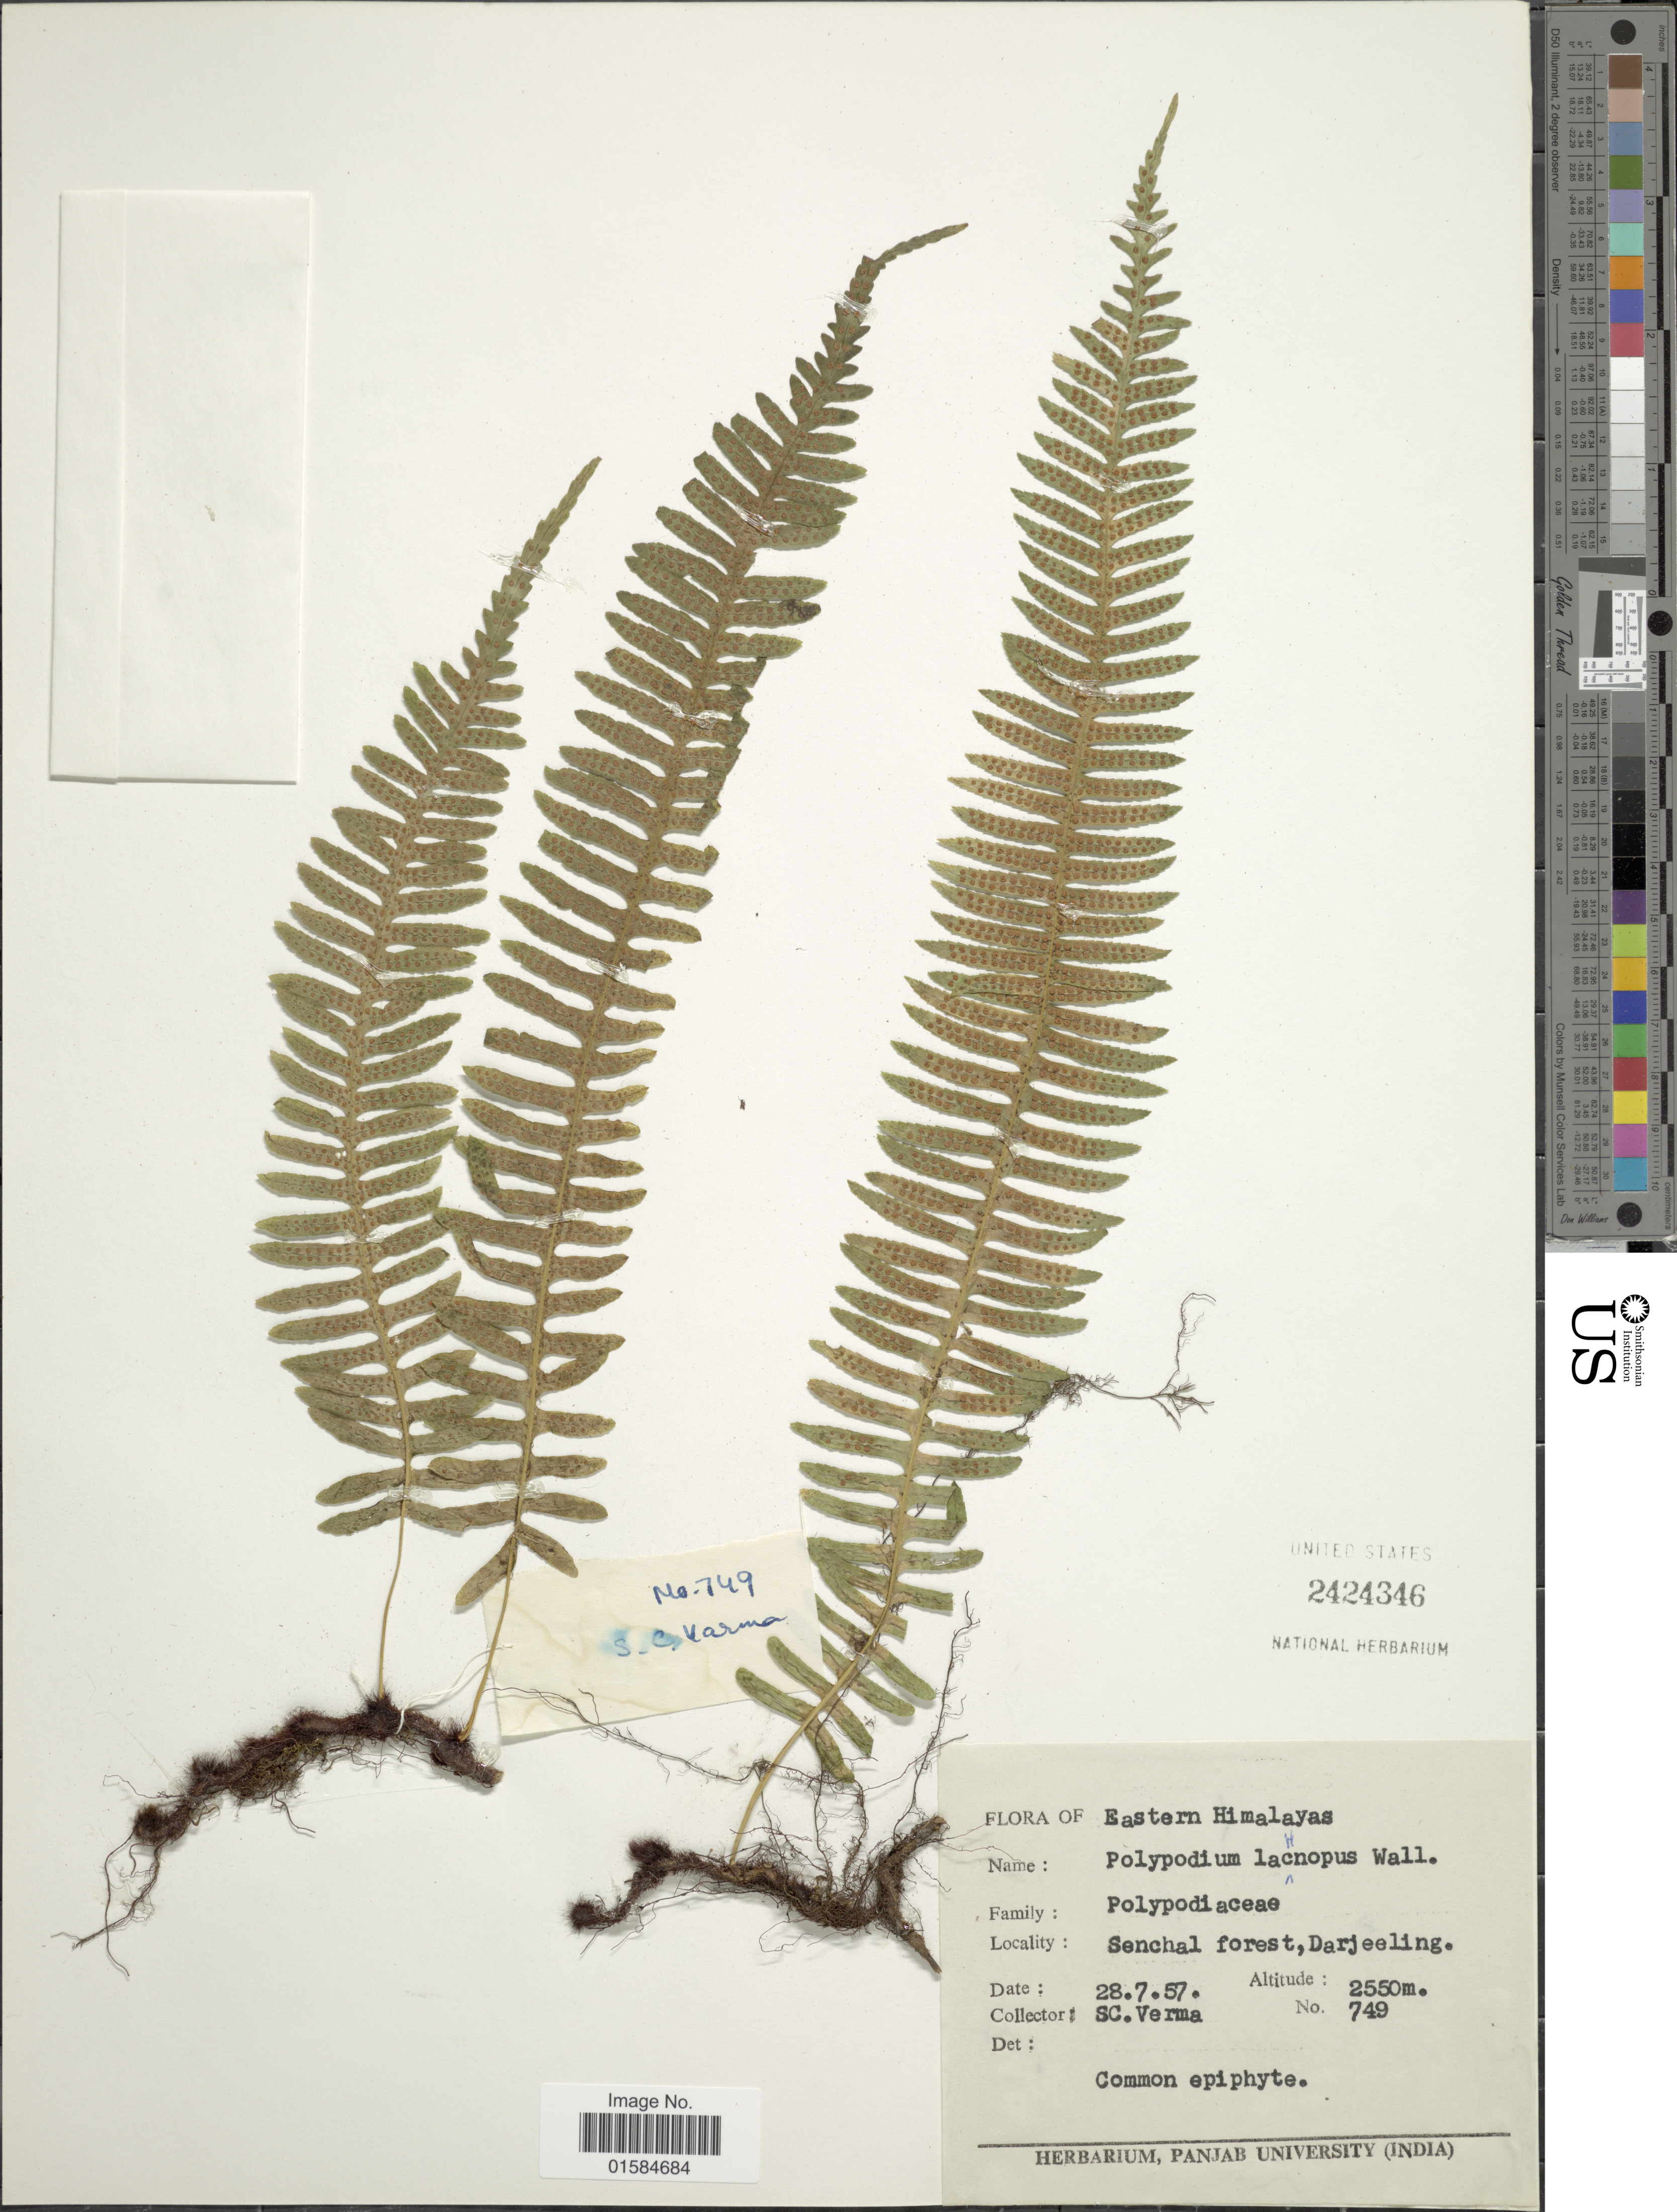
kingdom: Plantae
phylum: Tracheophyta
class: Polypodiopsida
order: Polypodiales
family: Polypodiaceae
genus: Goniophlebium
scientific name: Goniophlebium lachnopus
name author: (Wall. ex Hook.) J. Sm.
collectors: S. Verma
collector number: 749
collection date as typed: Transcribed d/m/y: 28/7/57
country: India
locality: Eastern Himalaya, Senchal forest, Darjeeling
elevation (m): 2550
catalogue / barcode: US 2424346